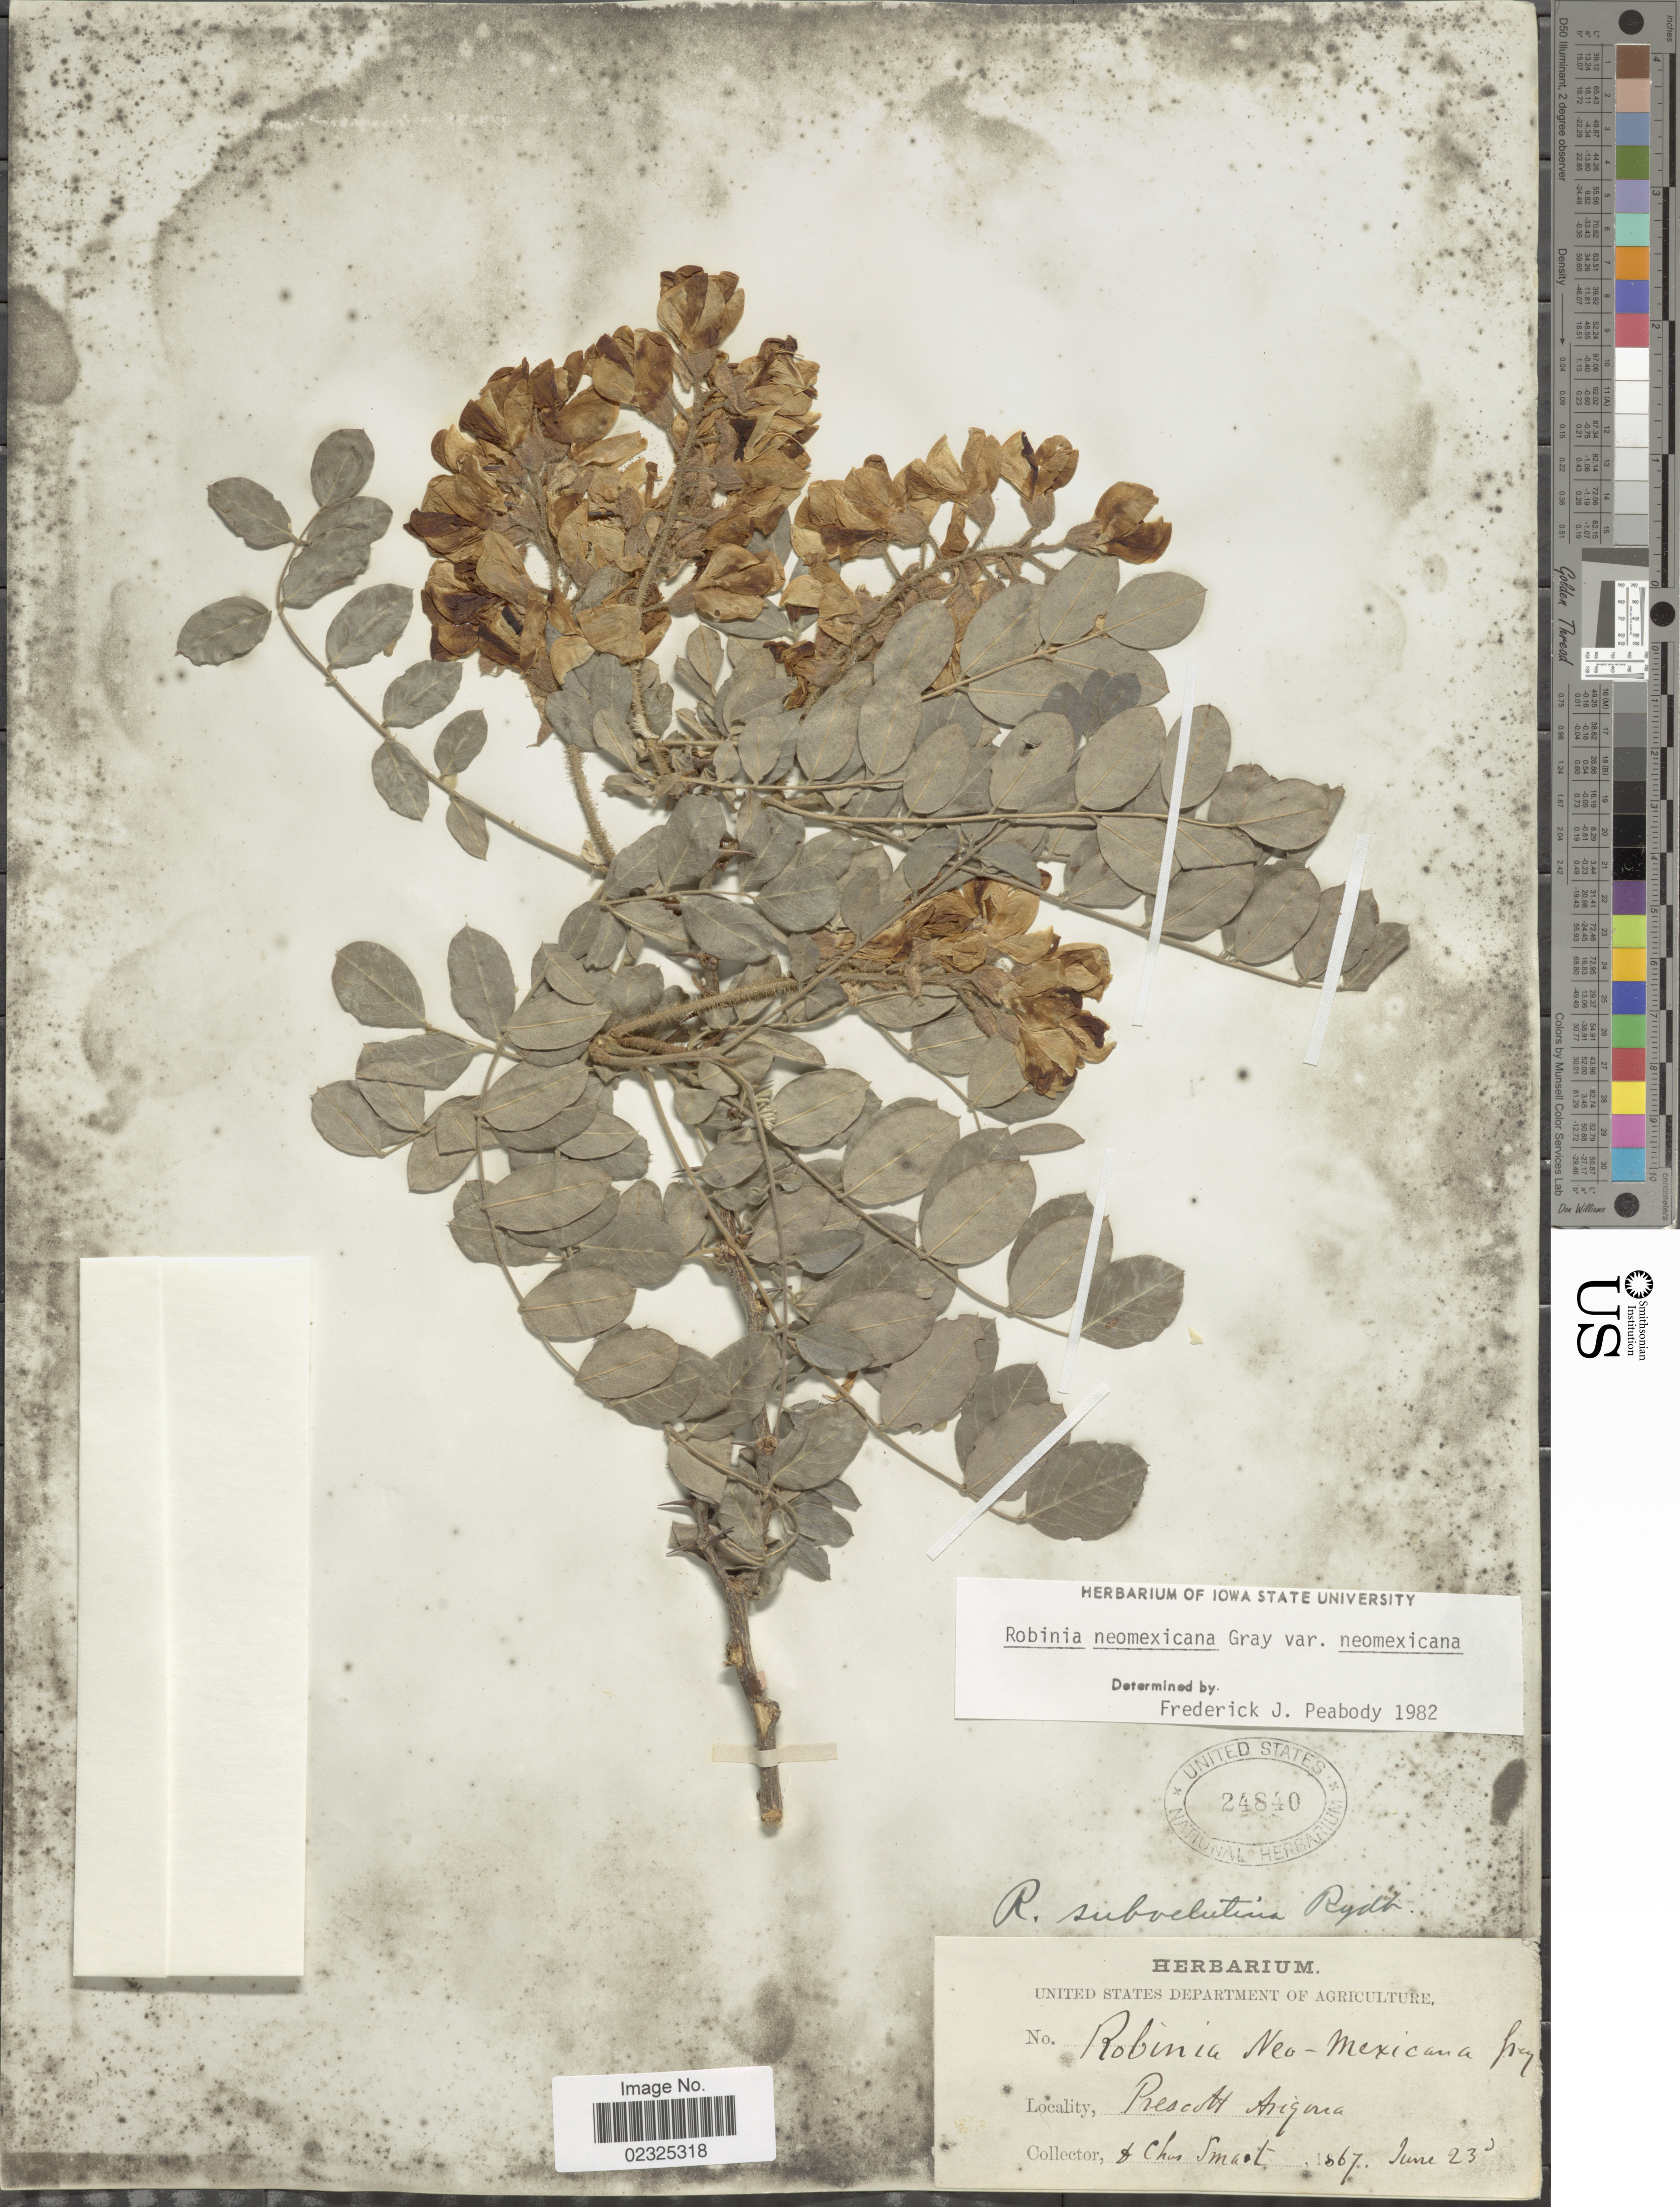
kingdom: Plantae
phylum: Tracheophyta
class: Magnoliopsida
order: Fabales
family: Fabaceae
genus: Robinia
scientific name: Robinia neomexicana var. neomexicana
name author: A. Gray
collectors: C. Smart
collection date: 1867-06-23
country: United States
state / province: Arizona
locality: Prescott Arizona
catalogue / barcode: US 24840